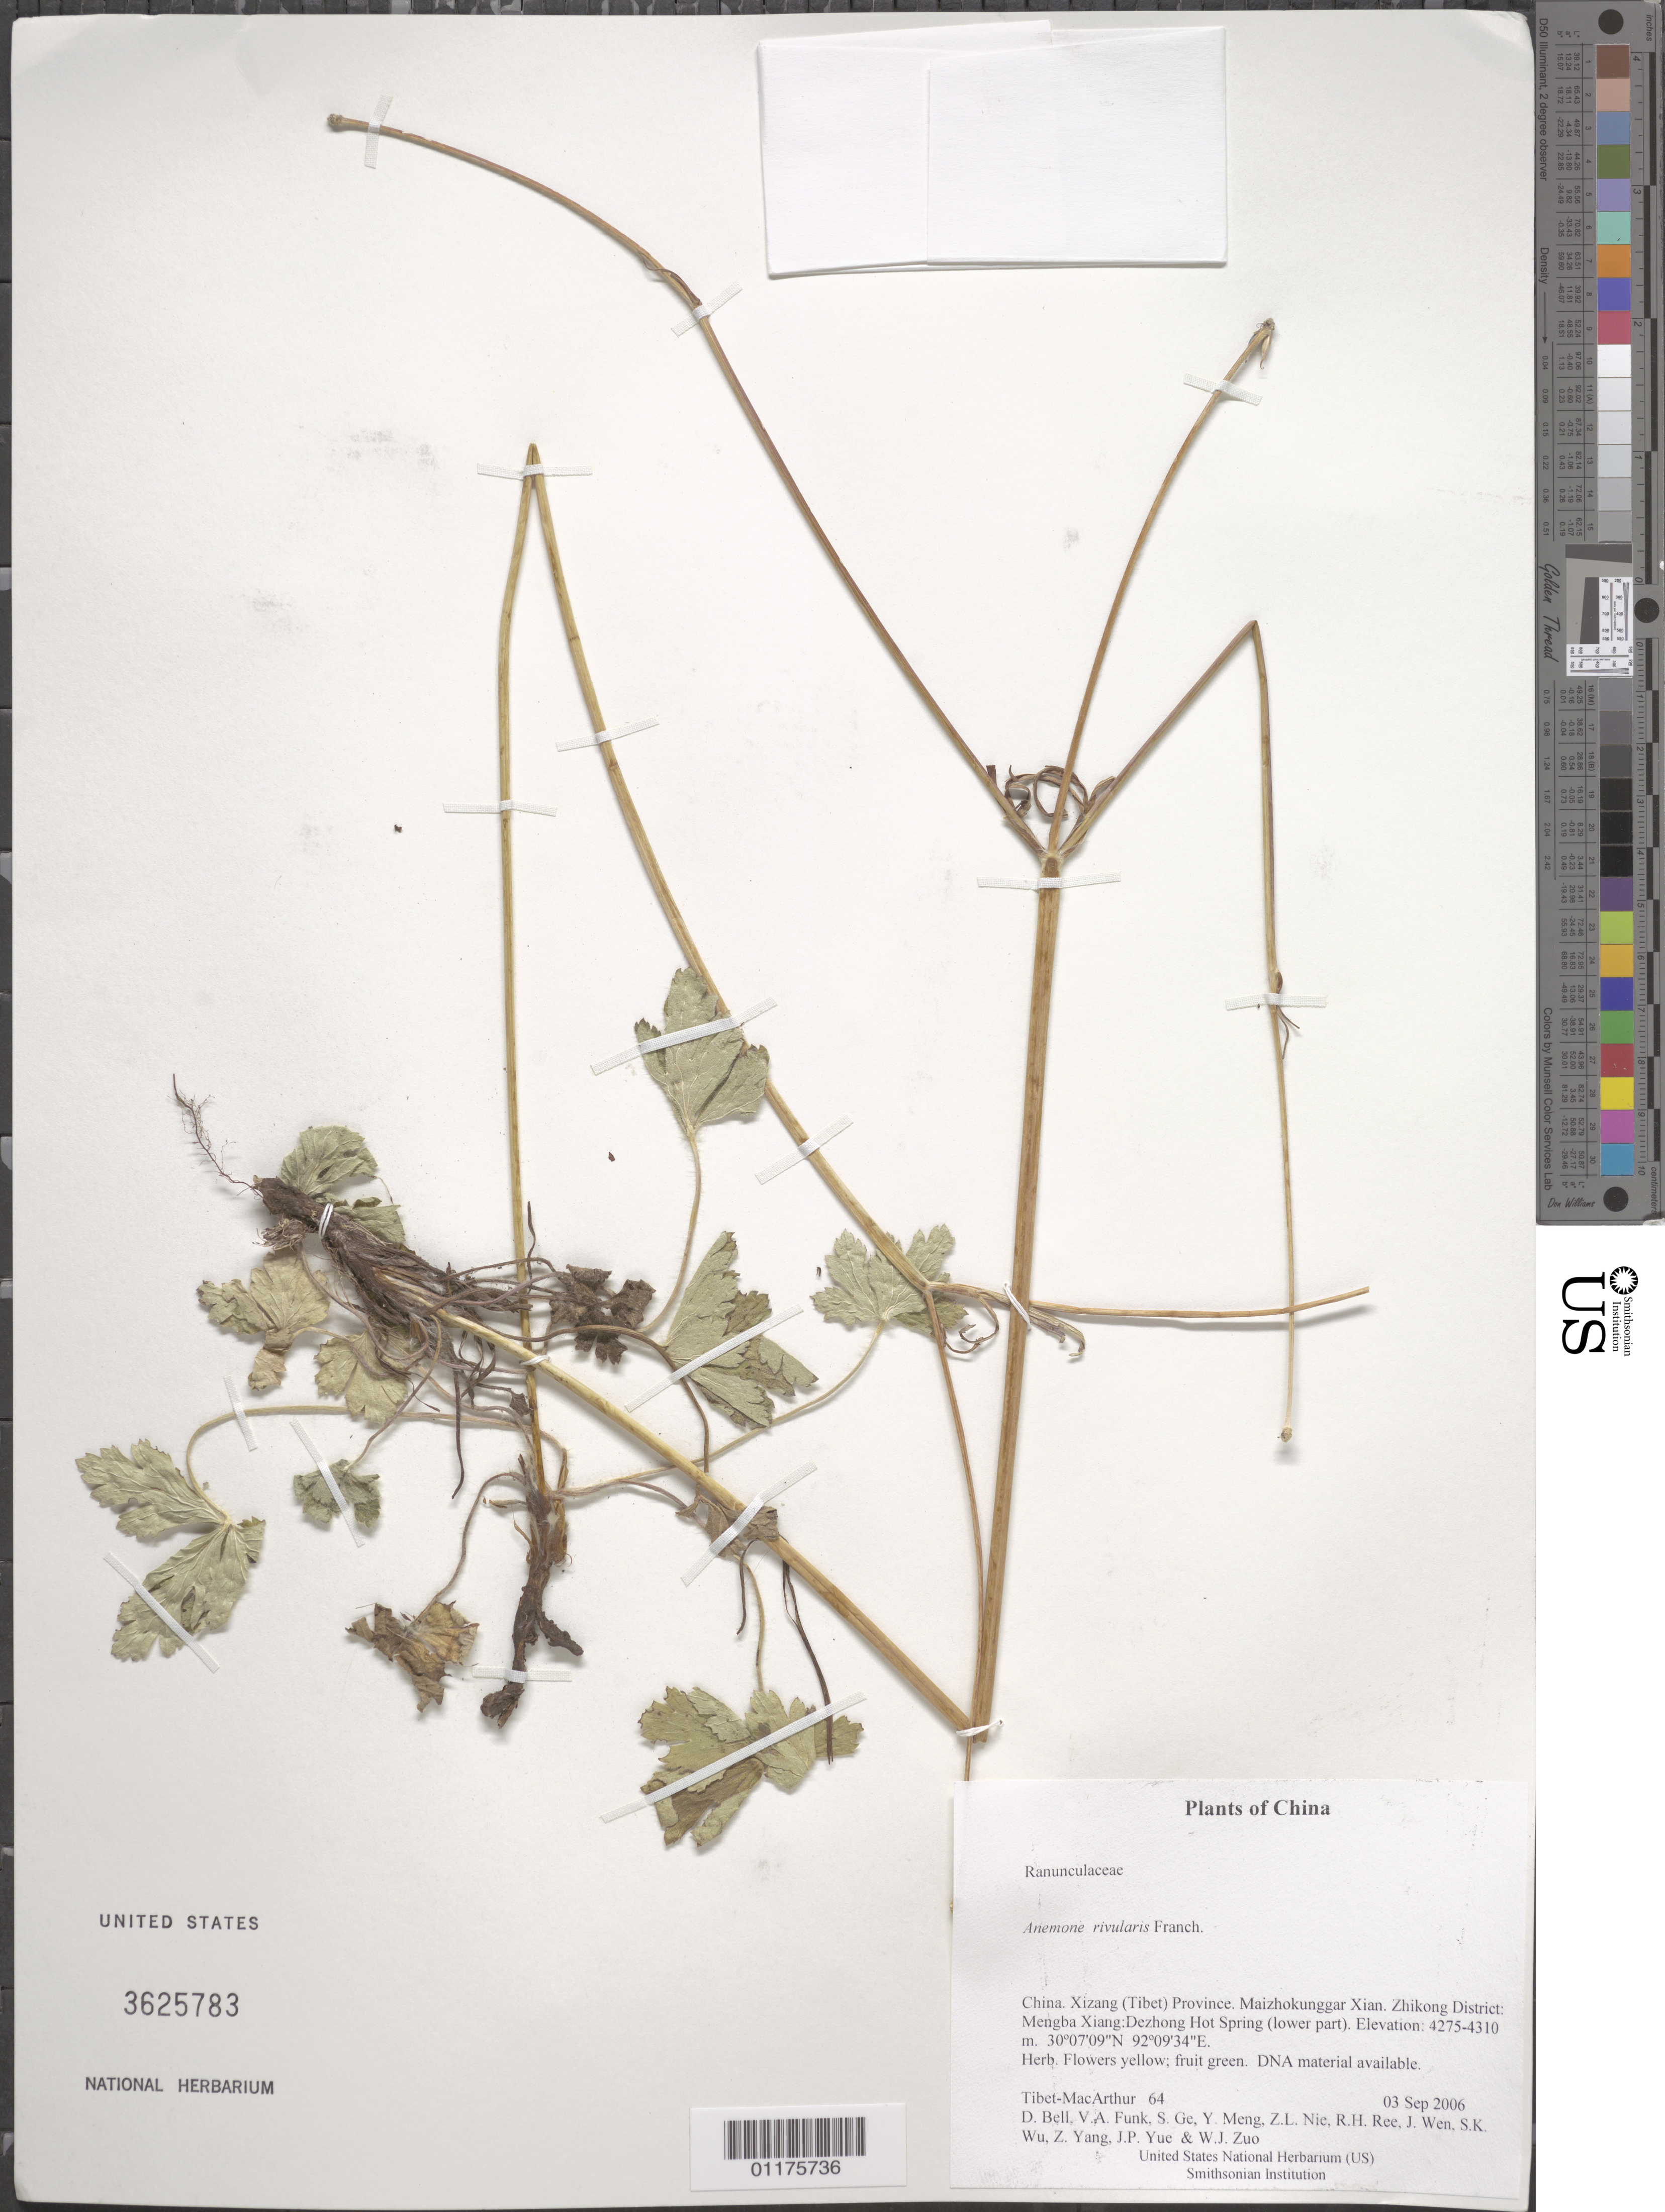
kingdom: Plantae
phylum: Tracheophyta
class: Magnoliopsida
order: Ranunculales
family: Ranunculaceae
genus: Anemone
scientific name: Anemone rivularis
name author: Buch.-Ham. ex DC.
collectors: Tibet-MacArthur, D. A. Bell, V. Funk, S. Ge, Y. Meng, Z. Nie, R. Ree, J. Wen, S. K. Wu, Z. Yang, J. Yue & W. Zuo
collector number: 64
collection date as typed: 03 Sep 2006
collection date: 2006-09-03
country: China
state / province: Xizang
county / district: Maizhokunggar Xian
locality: Zhikong District: Mengba Xiang:Dezhong Hot Spring (lower part).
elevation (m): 4275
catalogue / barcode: US 3625783